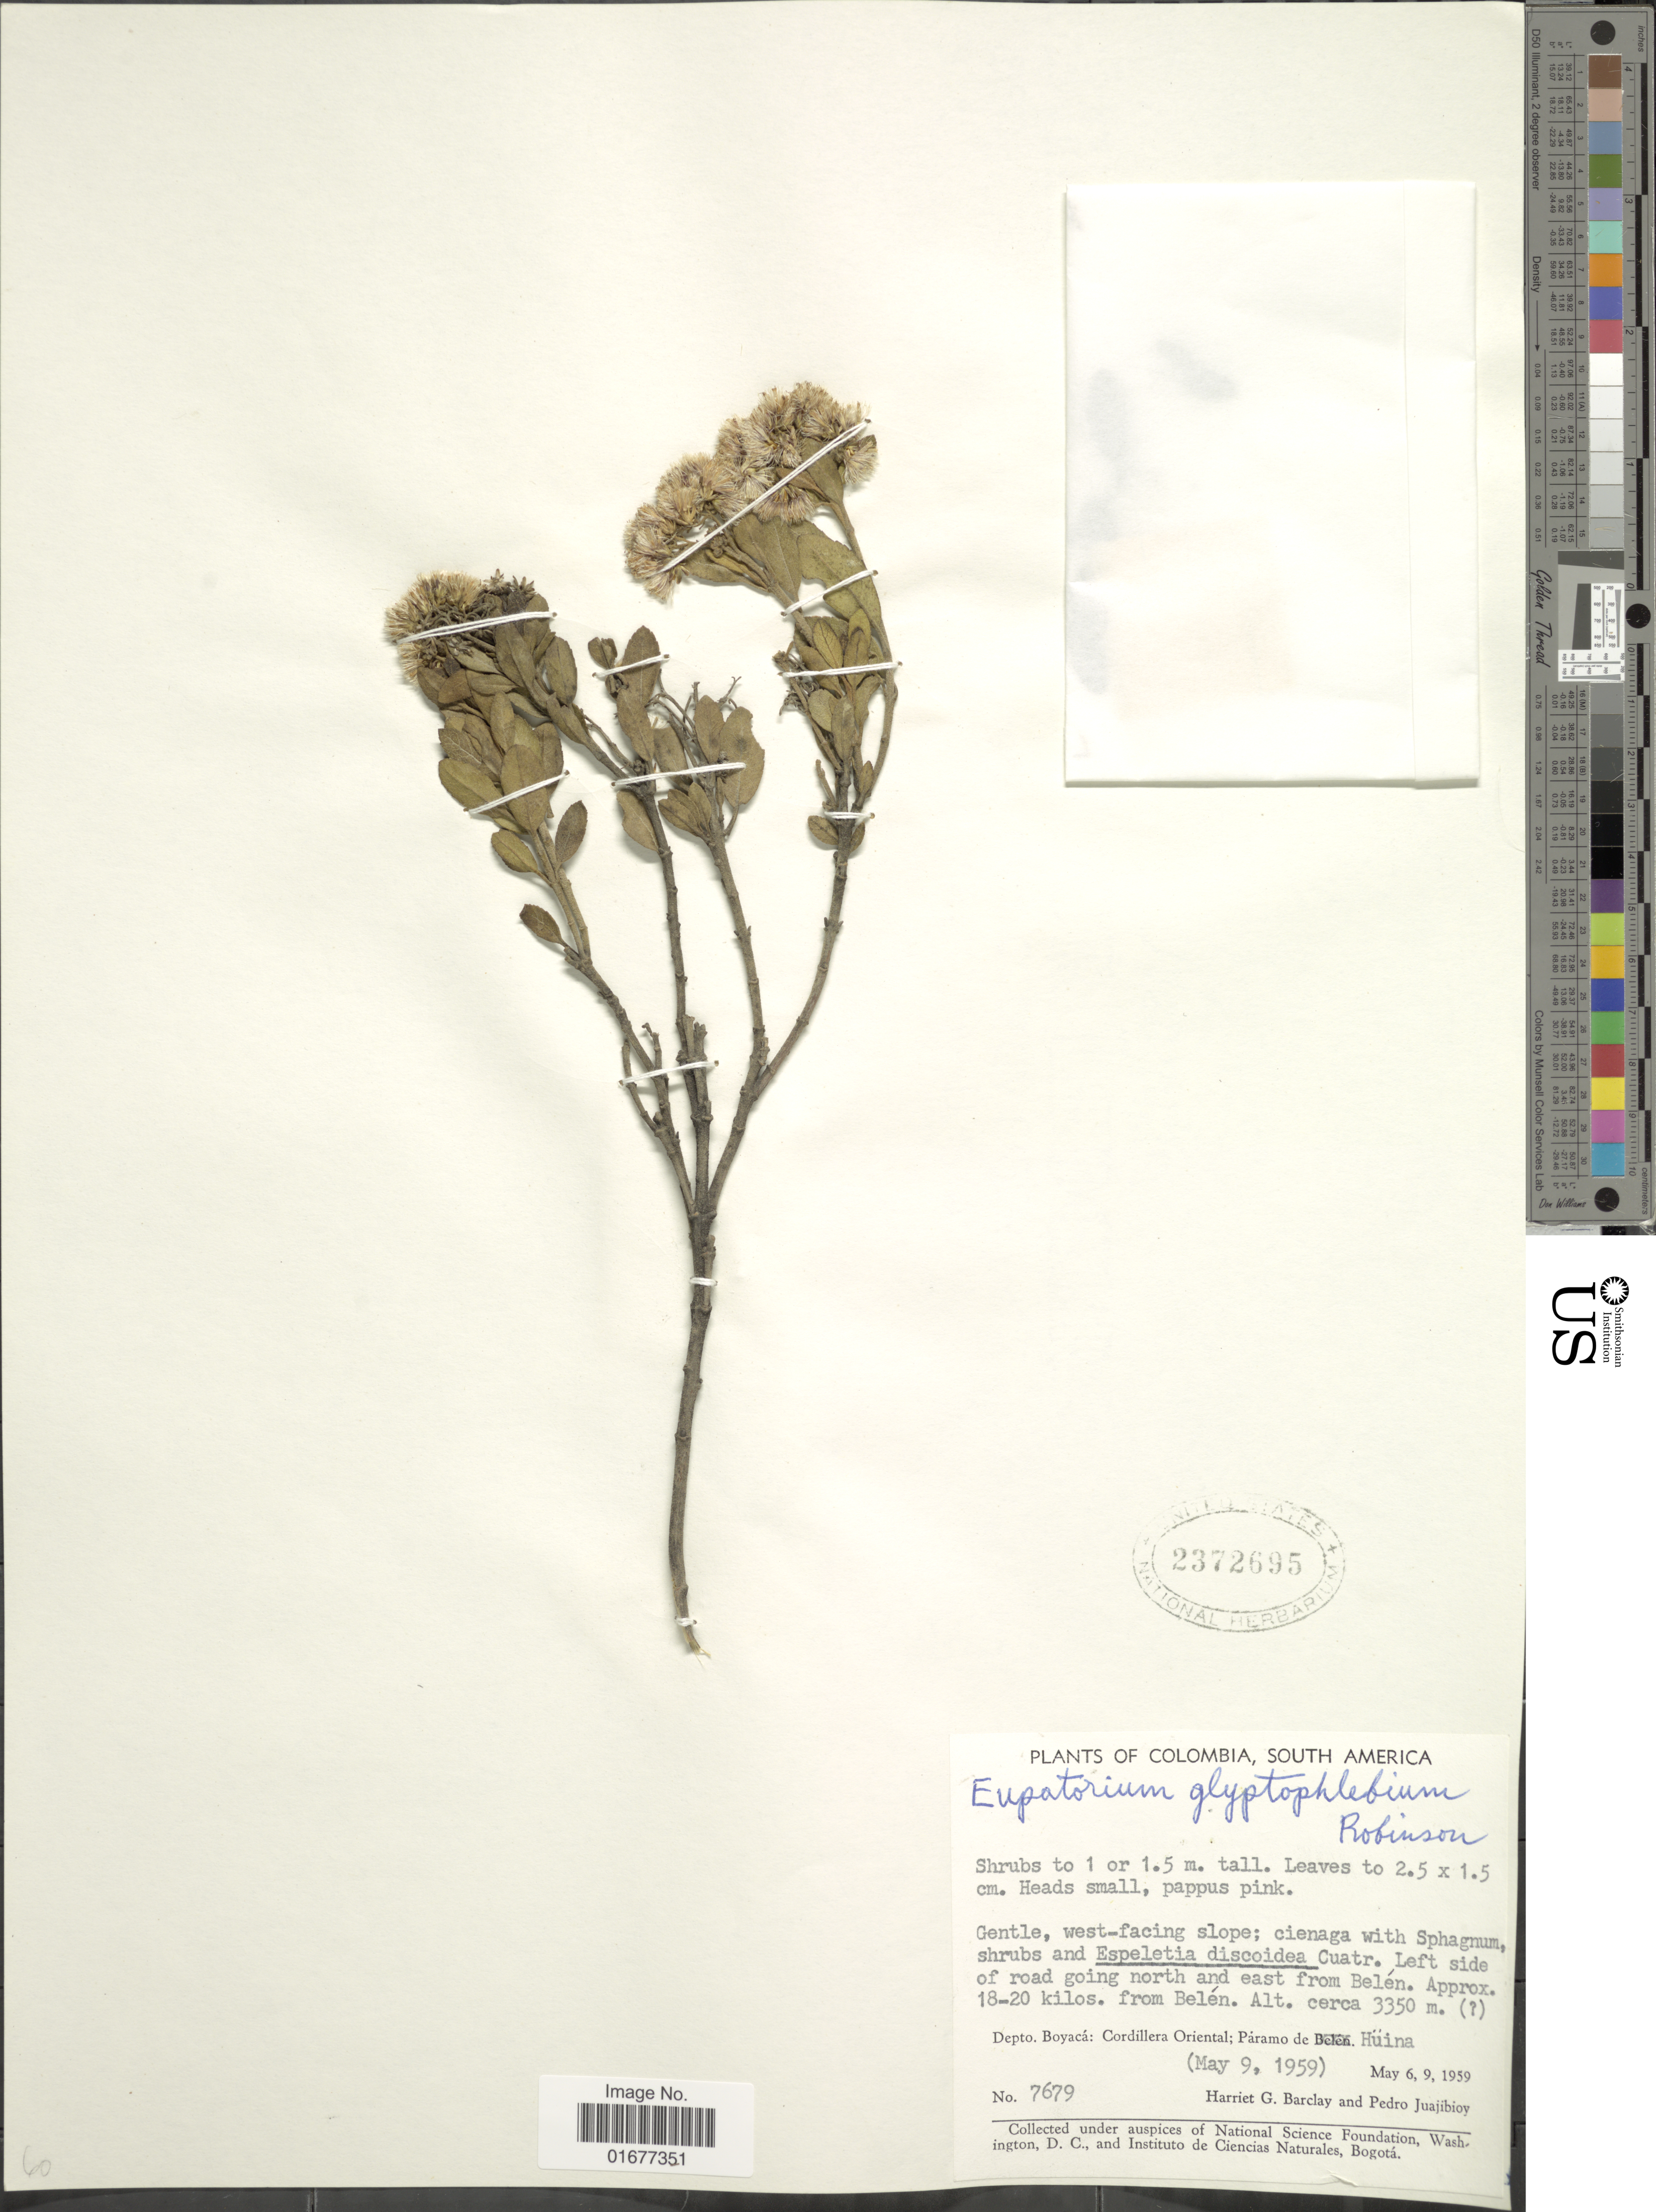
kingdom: Plantae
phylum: Tracheophyta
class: Magnoliopsida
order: Asterales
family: Asteraceae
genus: Ageratina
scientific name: Ageratina glyptophlebia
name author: (B.L. Rob.) R.M. King & H. Rob.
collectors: H. G. Barclay & P. Juajibioy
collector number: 7679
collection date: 1959-05-06/1959-06-09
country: Colombia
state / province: Boyacá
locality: Cordillera Oriental; Paramo de Huina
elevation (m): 3350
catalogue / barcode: US 2372695